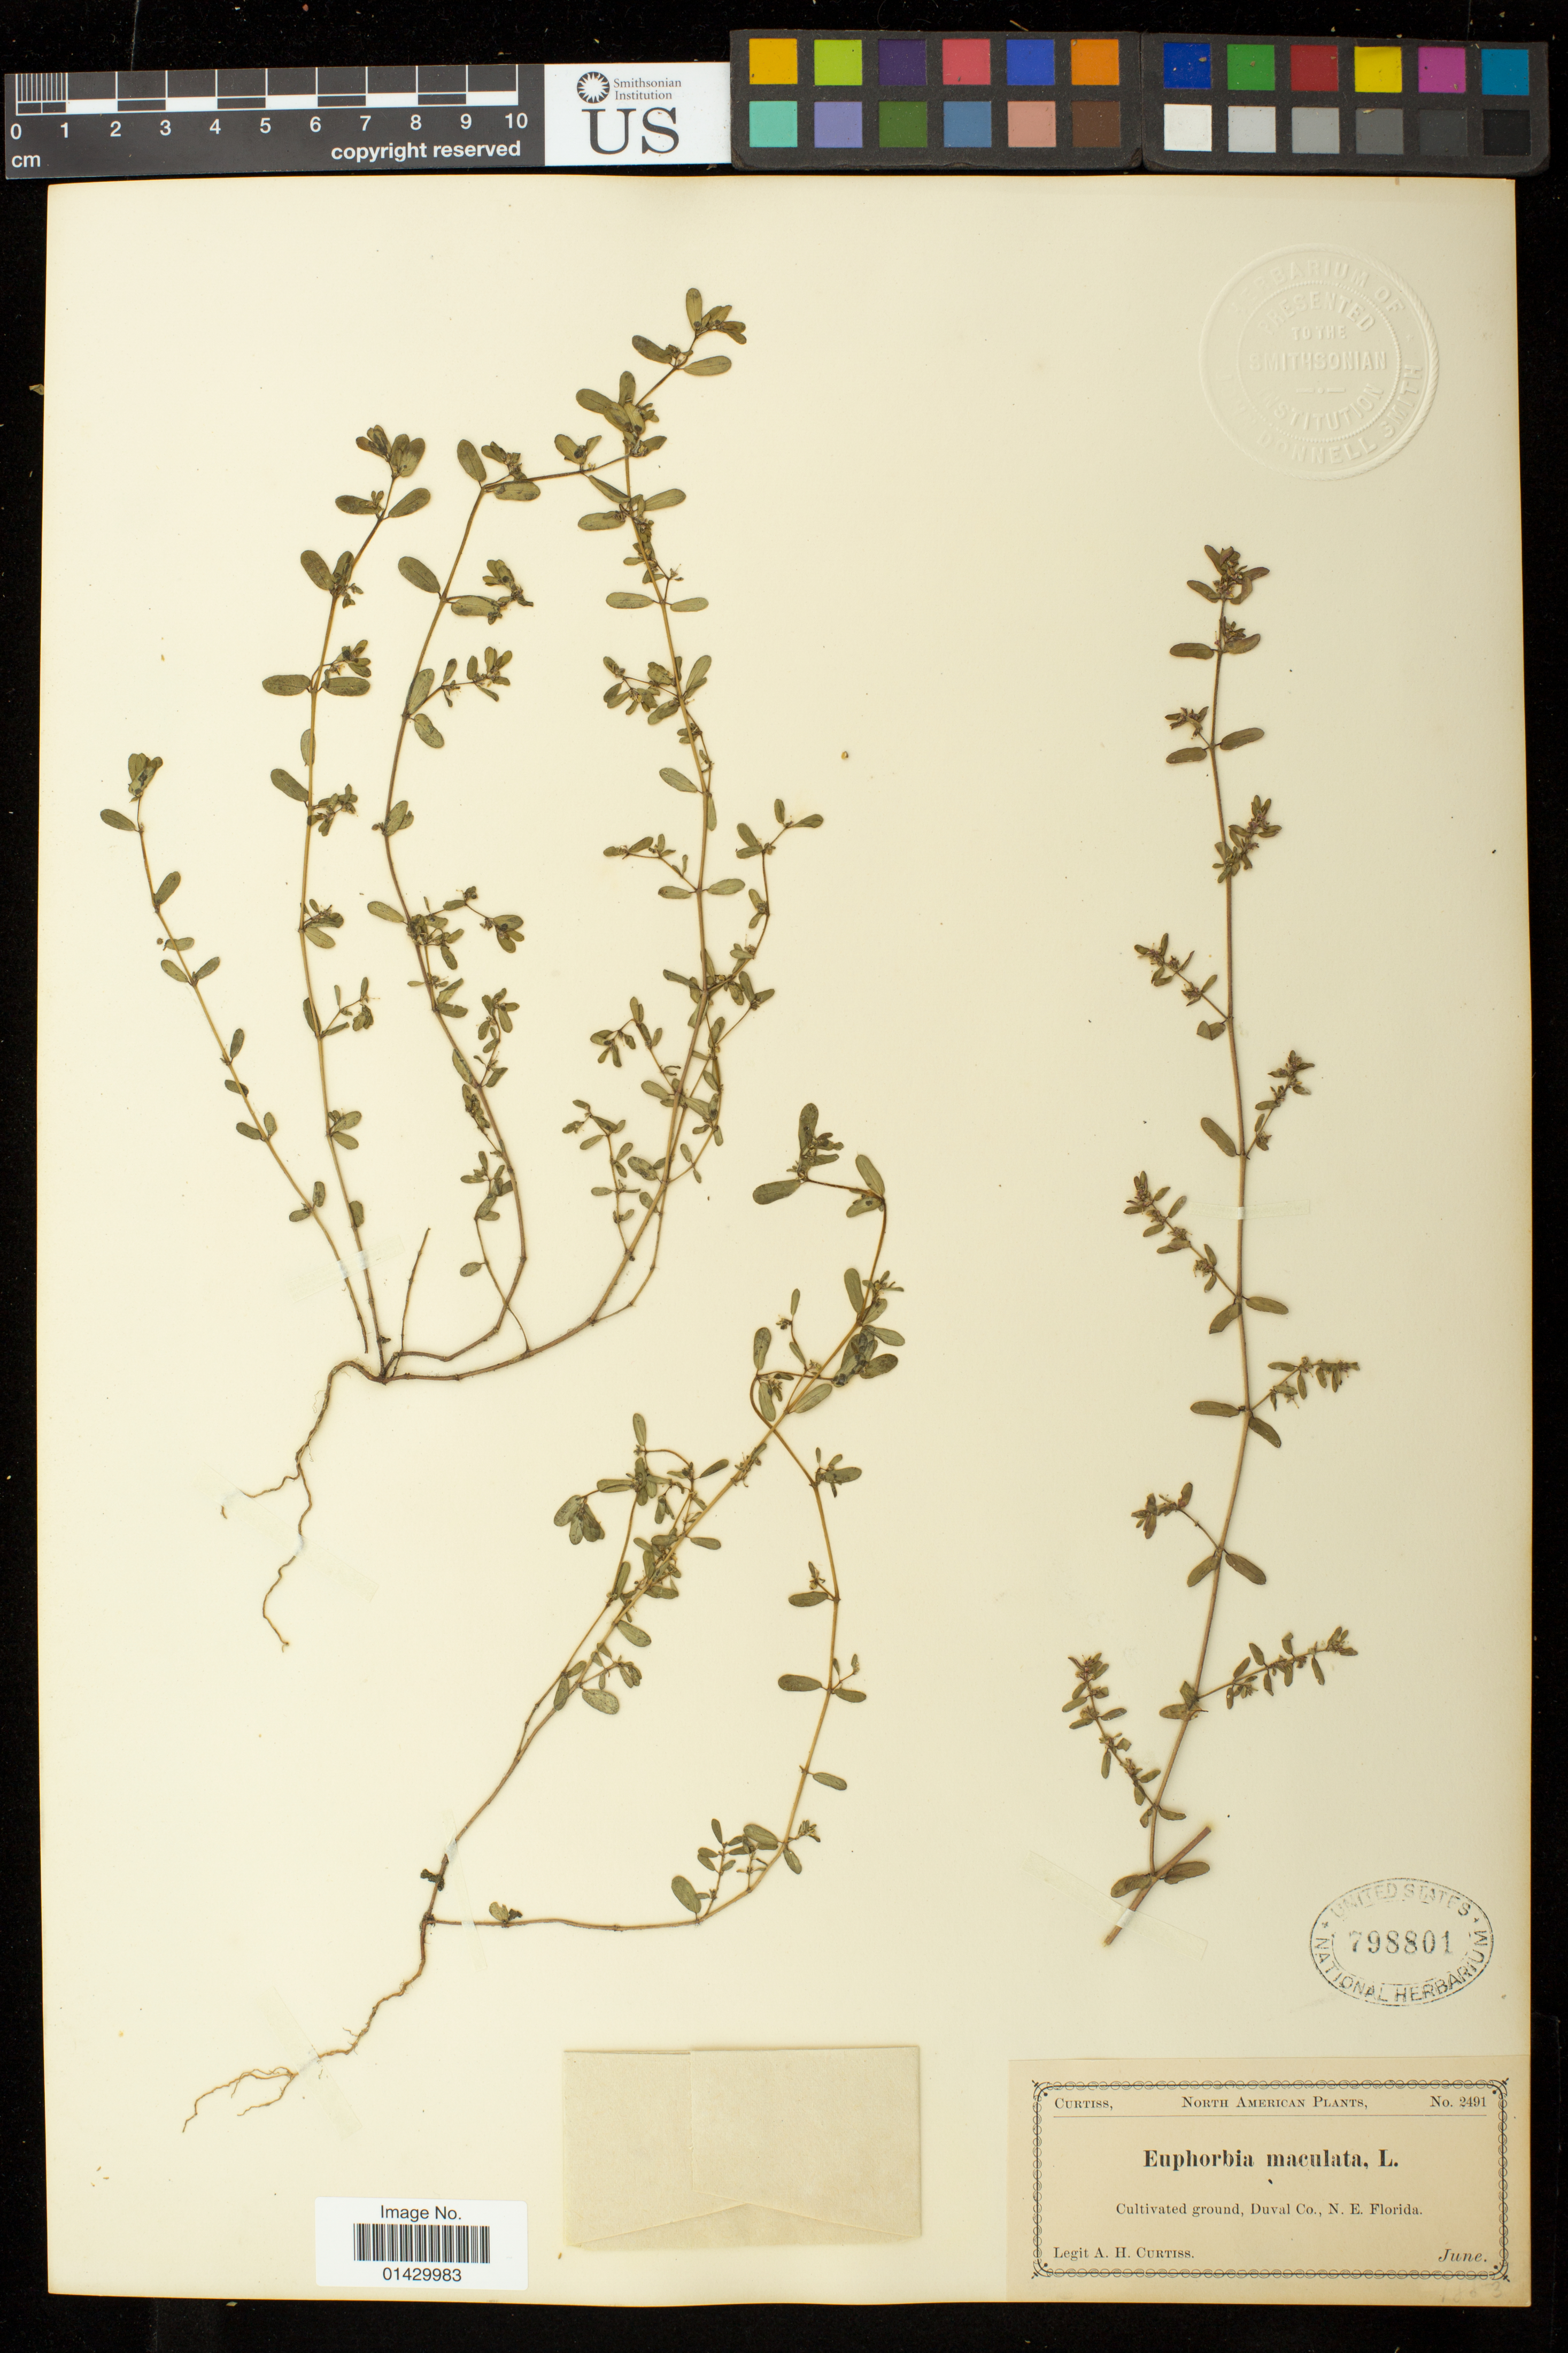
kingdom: Plantae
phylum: Tracheophyta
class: Magnoliopsida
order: Malpighiales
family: Euphorbiaceae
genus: Euphorbia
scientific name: Euphorbia maculata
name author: L.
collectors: A. H. Curtiss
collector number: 2491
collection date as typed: June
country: United States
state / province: Florida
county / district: Duval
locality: Cultivated ground, Duval Co., N.E. Florida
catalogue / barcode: US 798801